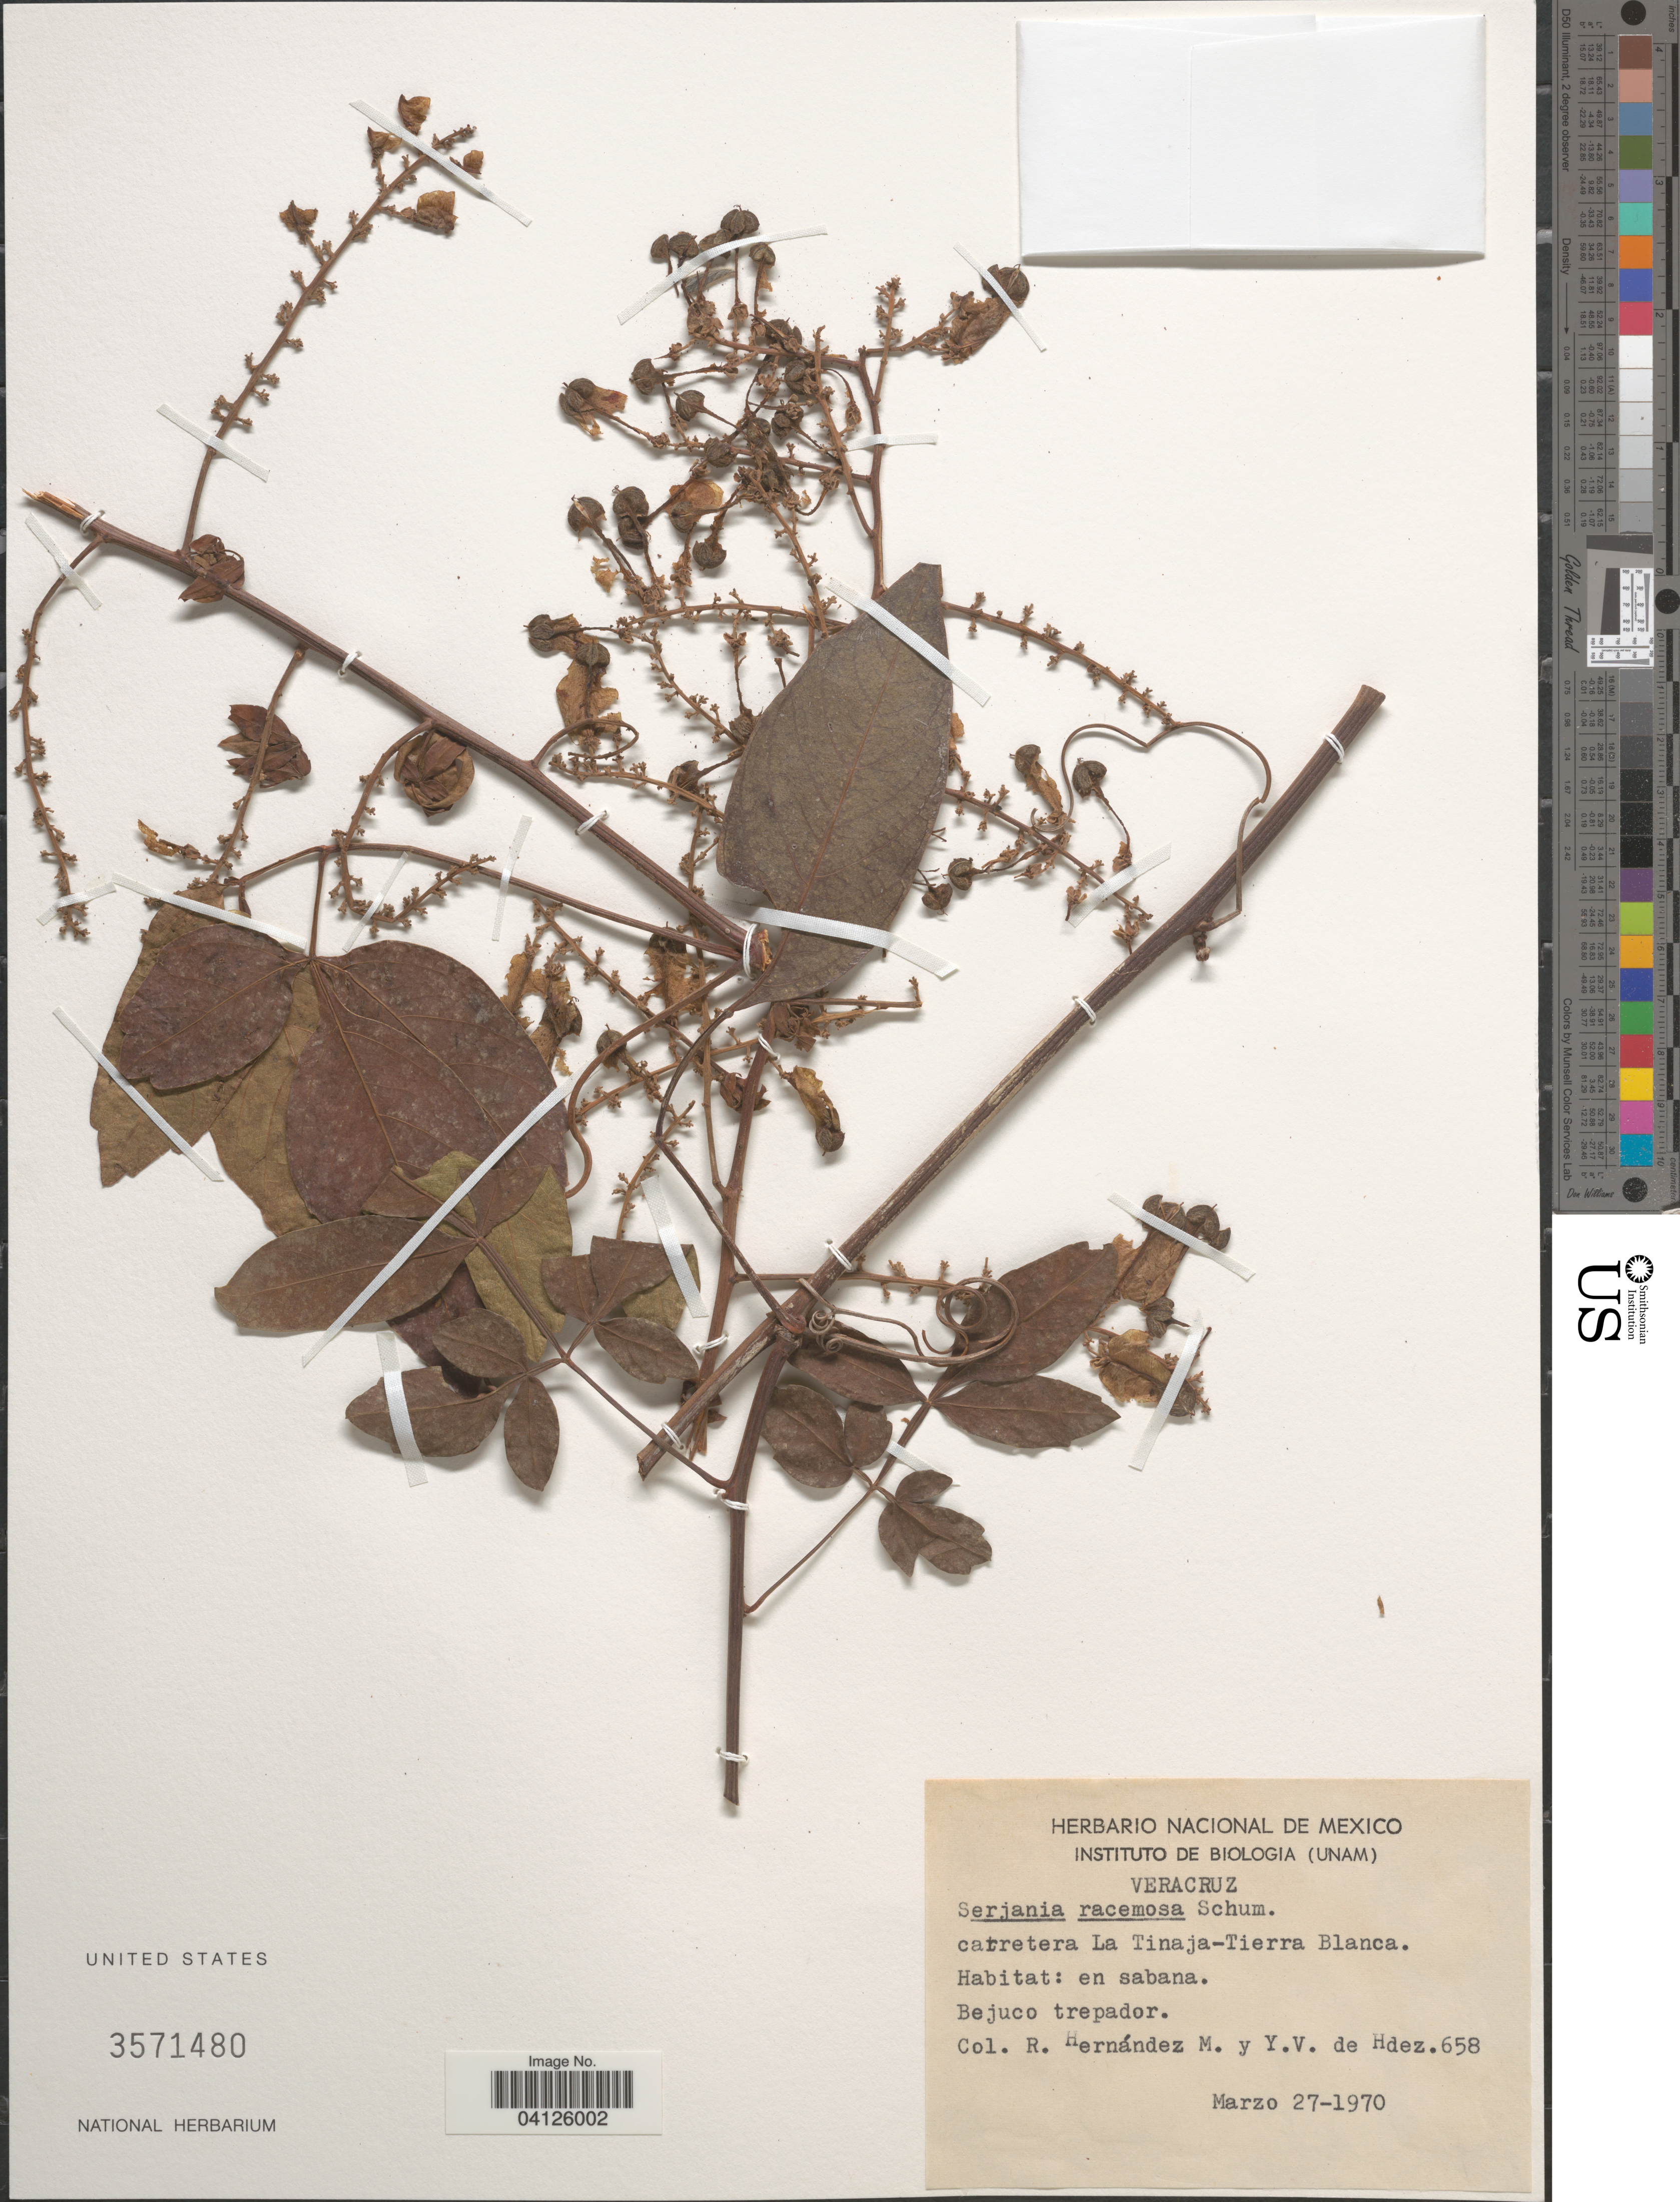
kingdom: Plantae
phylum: Tracheophyta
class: Magnoliopsida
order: Sapindales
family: Sapindaceae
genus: Serjania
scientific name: Serjania atrolineata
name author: C. Wright in Sauvalle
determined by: Acevedo-Rodriguez, P., (US), Smithsonian Institution - National Museum of Natural History (UNITED STATES)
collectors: R. Hernández & Y. V. De Hdez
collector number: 658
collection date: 1970-03-27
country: Mexico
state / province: Veracruz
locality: Veracruz. Carretera La Tinaja-Tierra Blanca.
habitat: En sabana.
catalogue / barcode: US 3571480